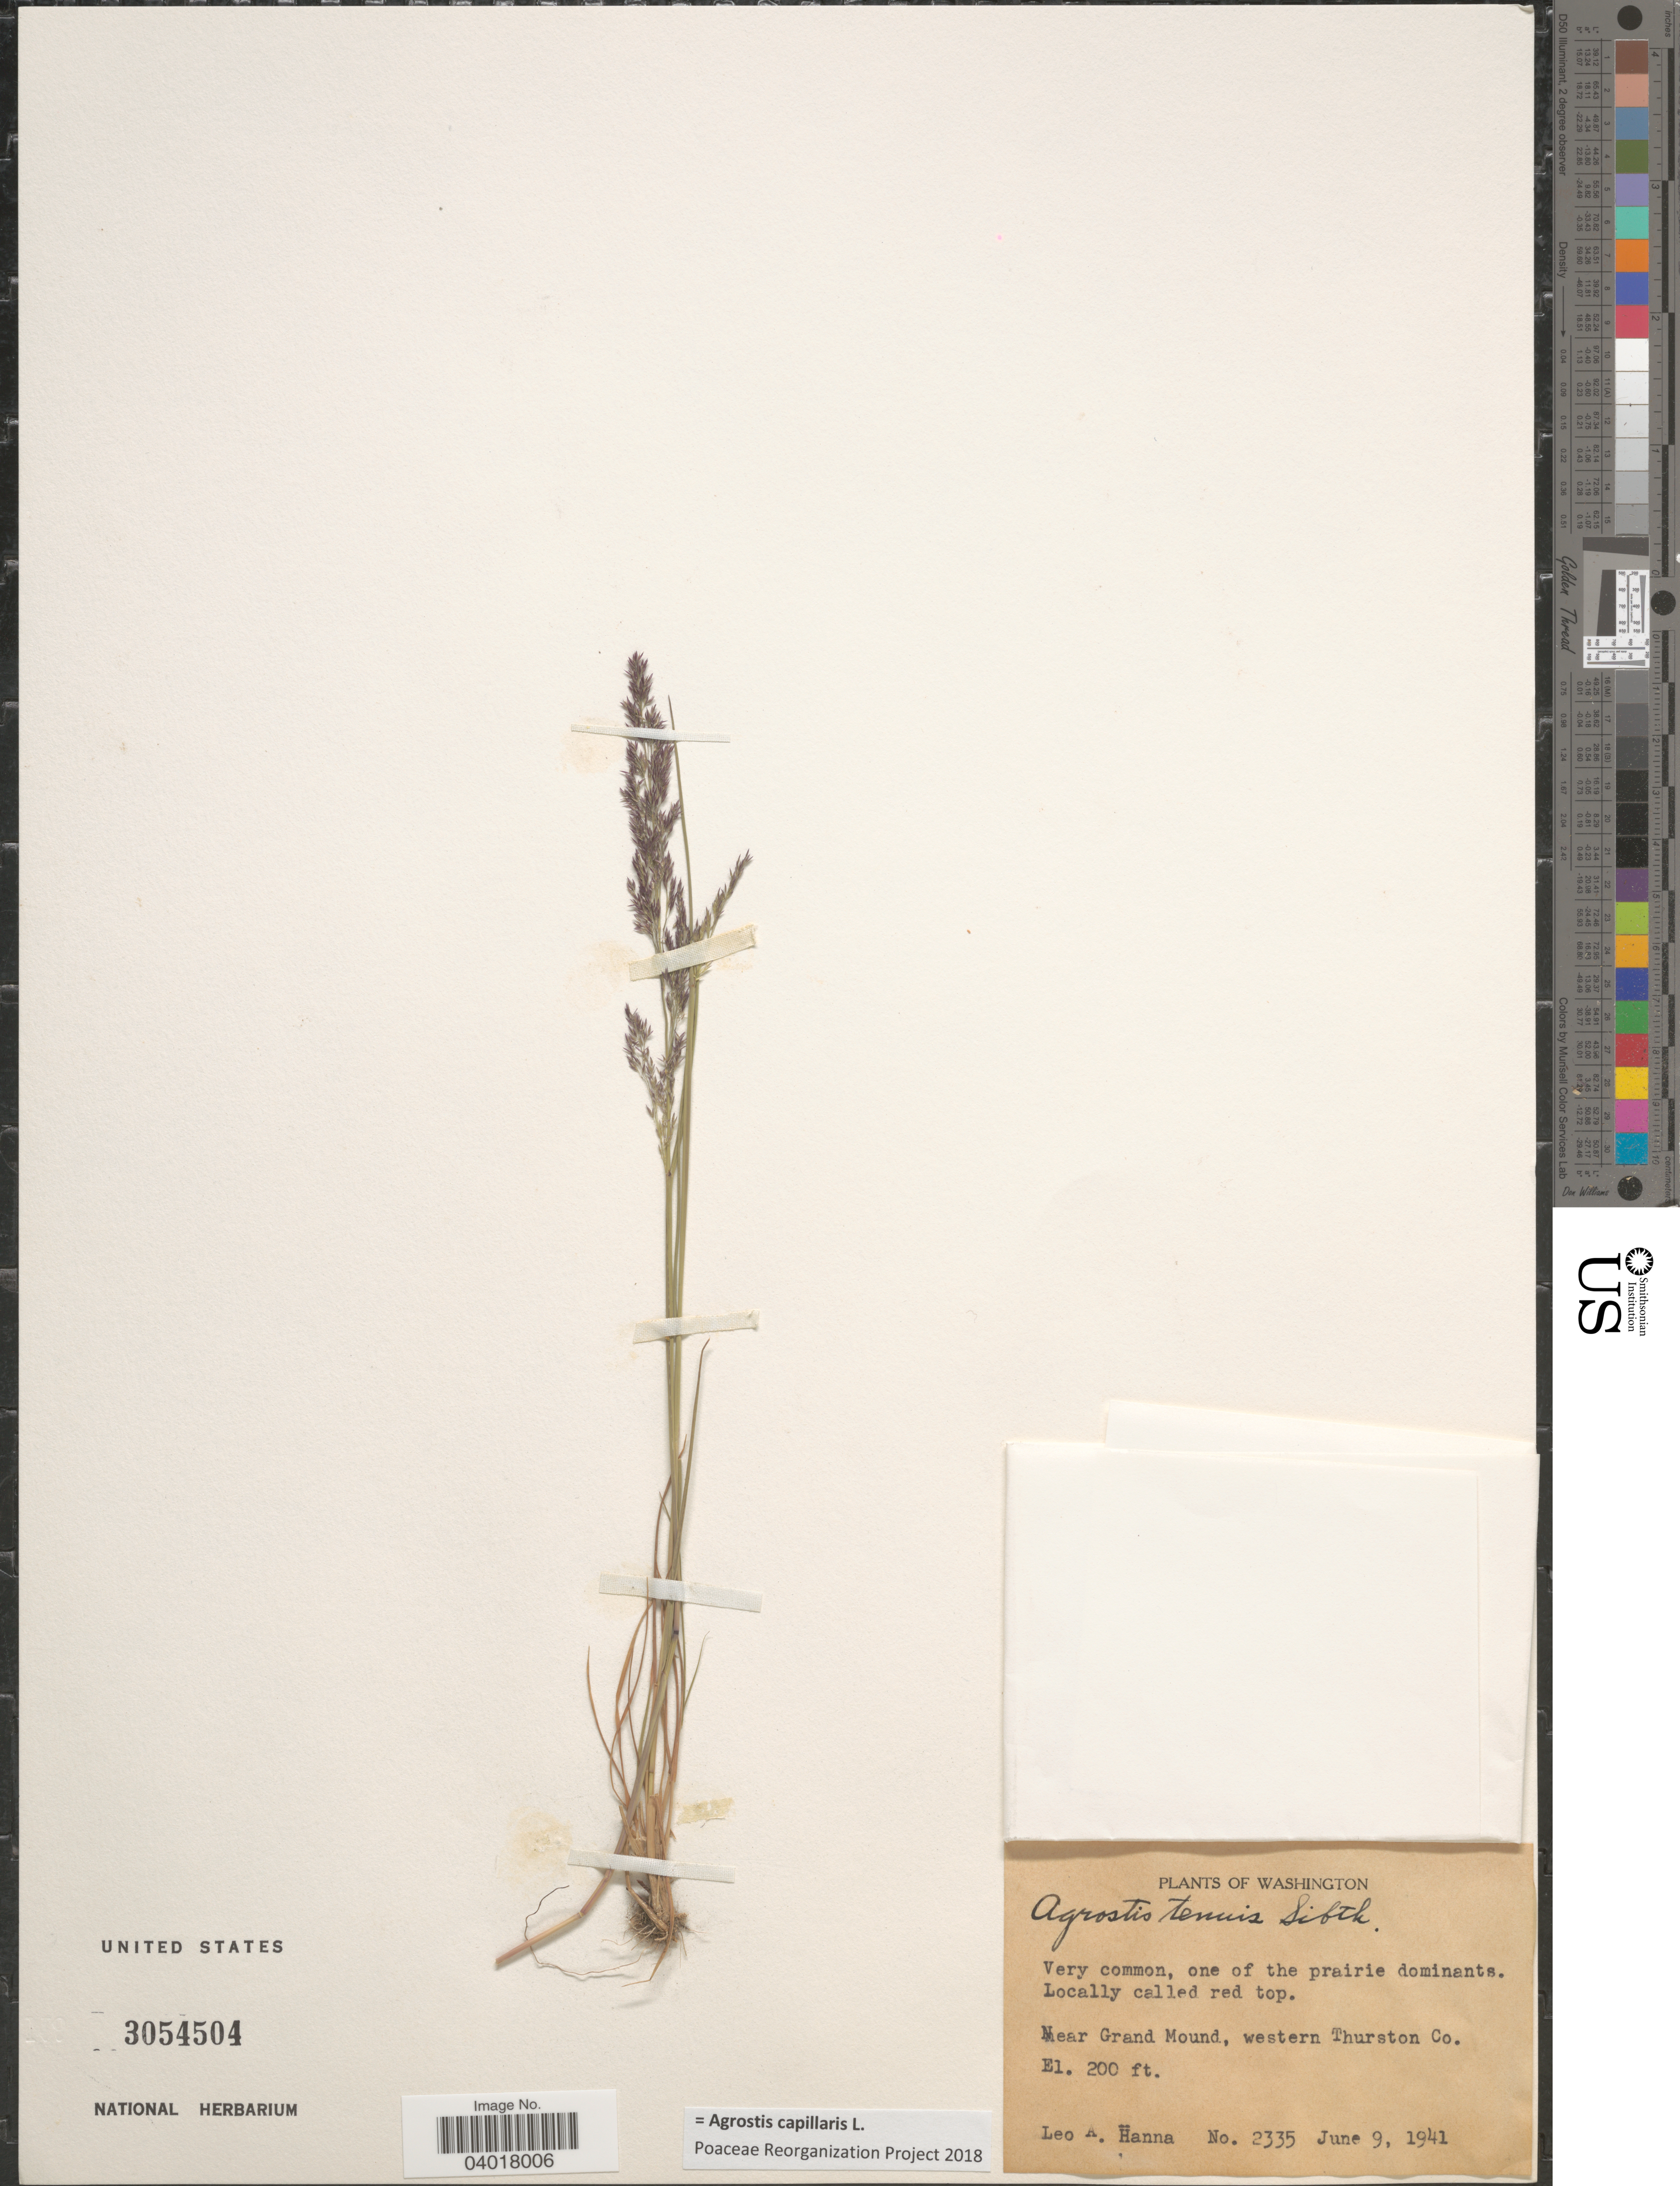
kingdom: Plantae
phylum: Tracheophyta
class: Liliopsida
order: Poales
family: Poaceae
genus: Agrostis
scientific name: Agrostis capillaris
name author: L.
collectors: L. Hanna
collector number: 2335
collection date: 1941-06-09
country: United States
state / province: Washington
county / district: Thurston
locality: Near Grand Mound, western Thurston Co.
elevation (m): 61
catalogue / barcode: US 3054504